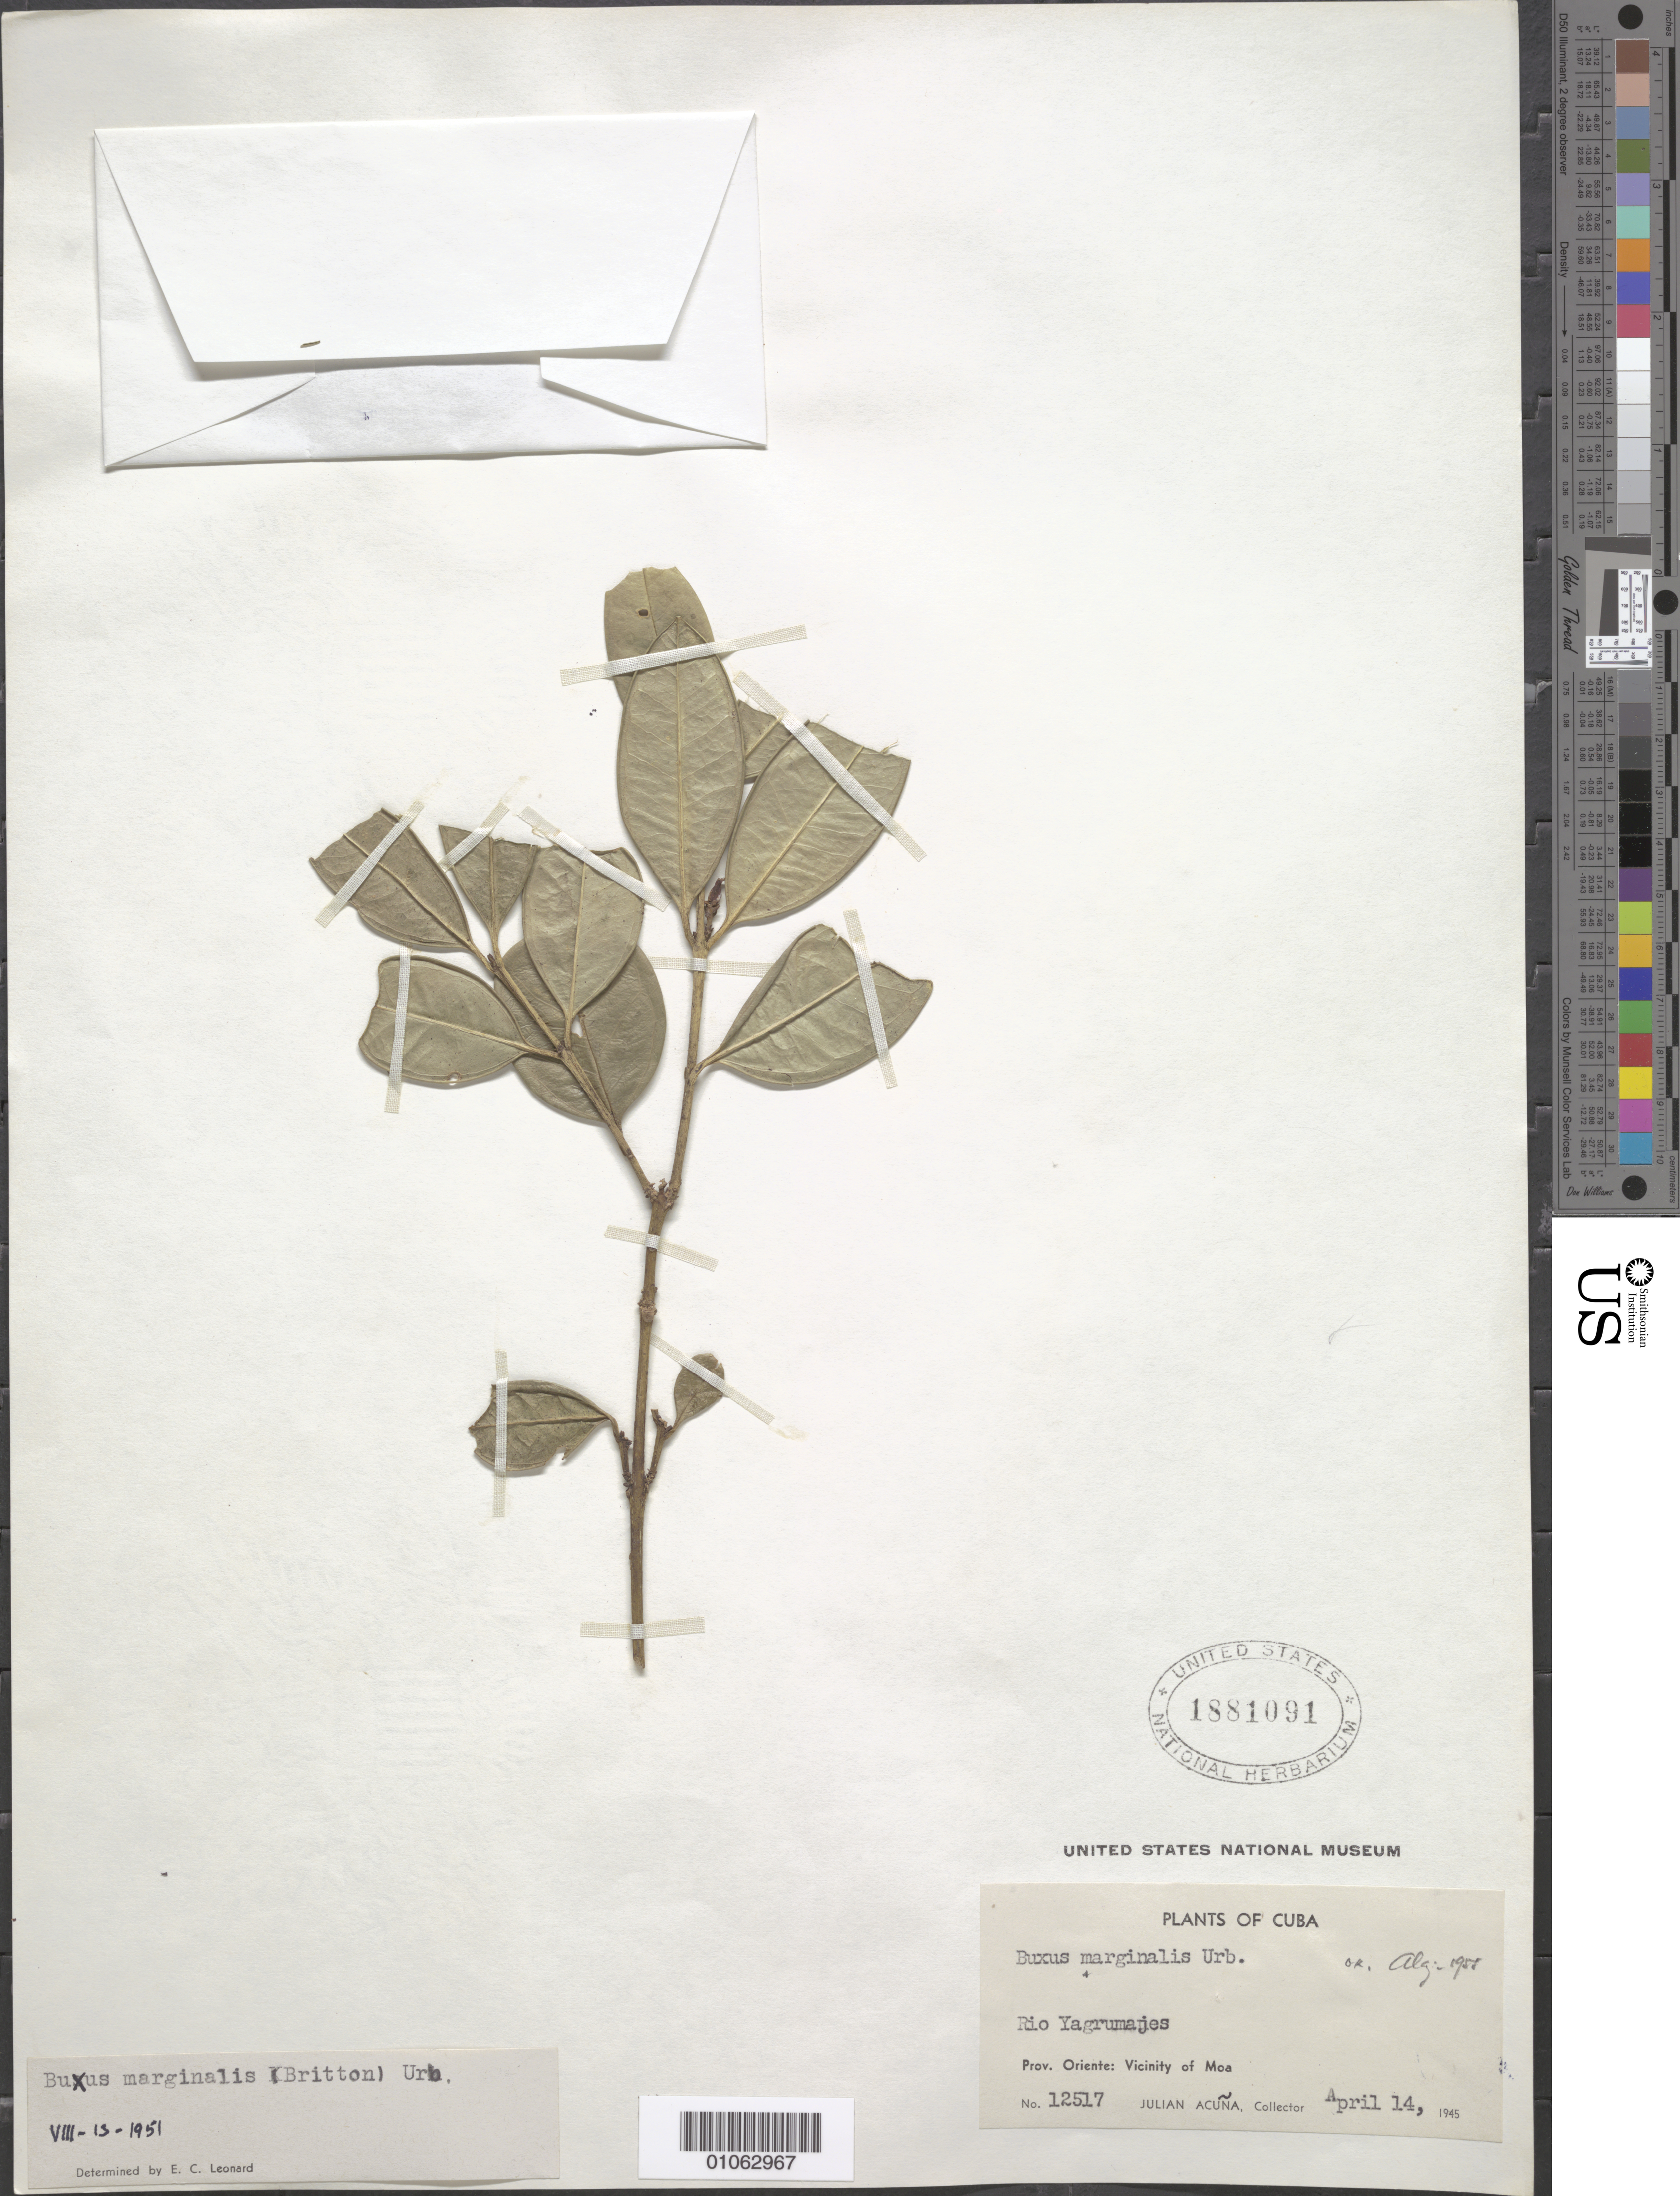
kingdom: Plantae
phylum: Tracheophyta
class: Magnoliopsida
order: Buxales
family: Buxaceae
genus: Buxus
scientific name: Buxus marginalis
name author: (Britton) Urb.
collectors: J. Acuña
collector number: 12517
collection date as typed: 14 Apr 1945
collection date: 1945-04-14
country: Cuba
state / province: Holguín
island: Cuba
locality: Vicinity of Moa [Oriente]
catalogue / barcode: US 1881091